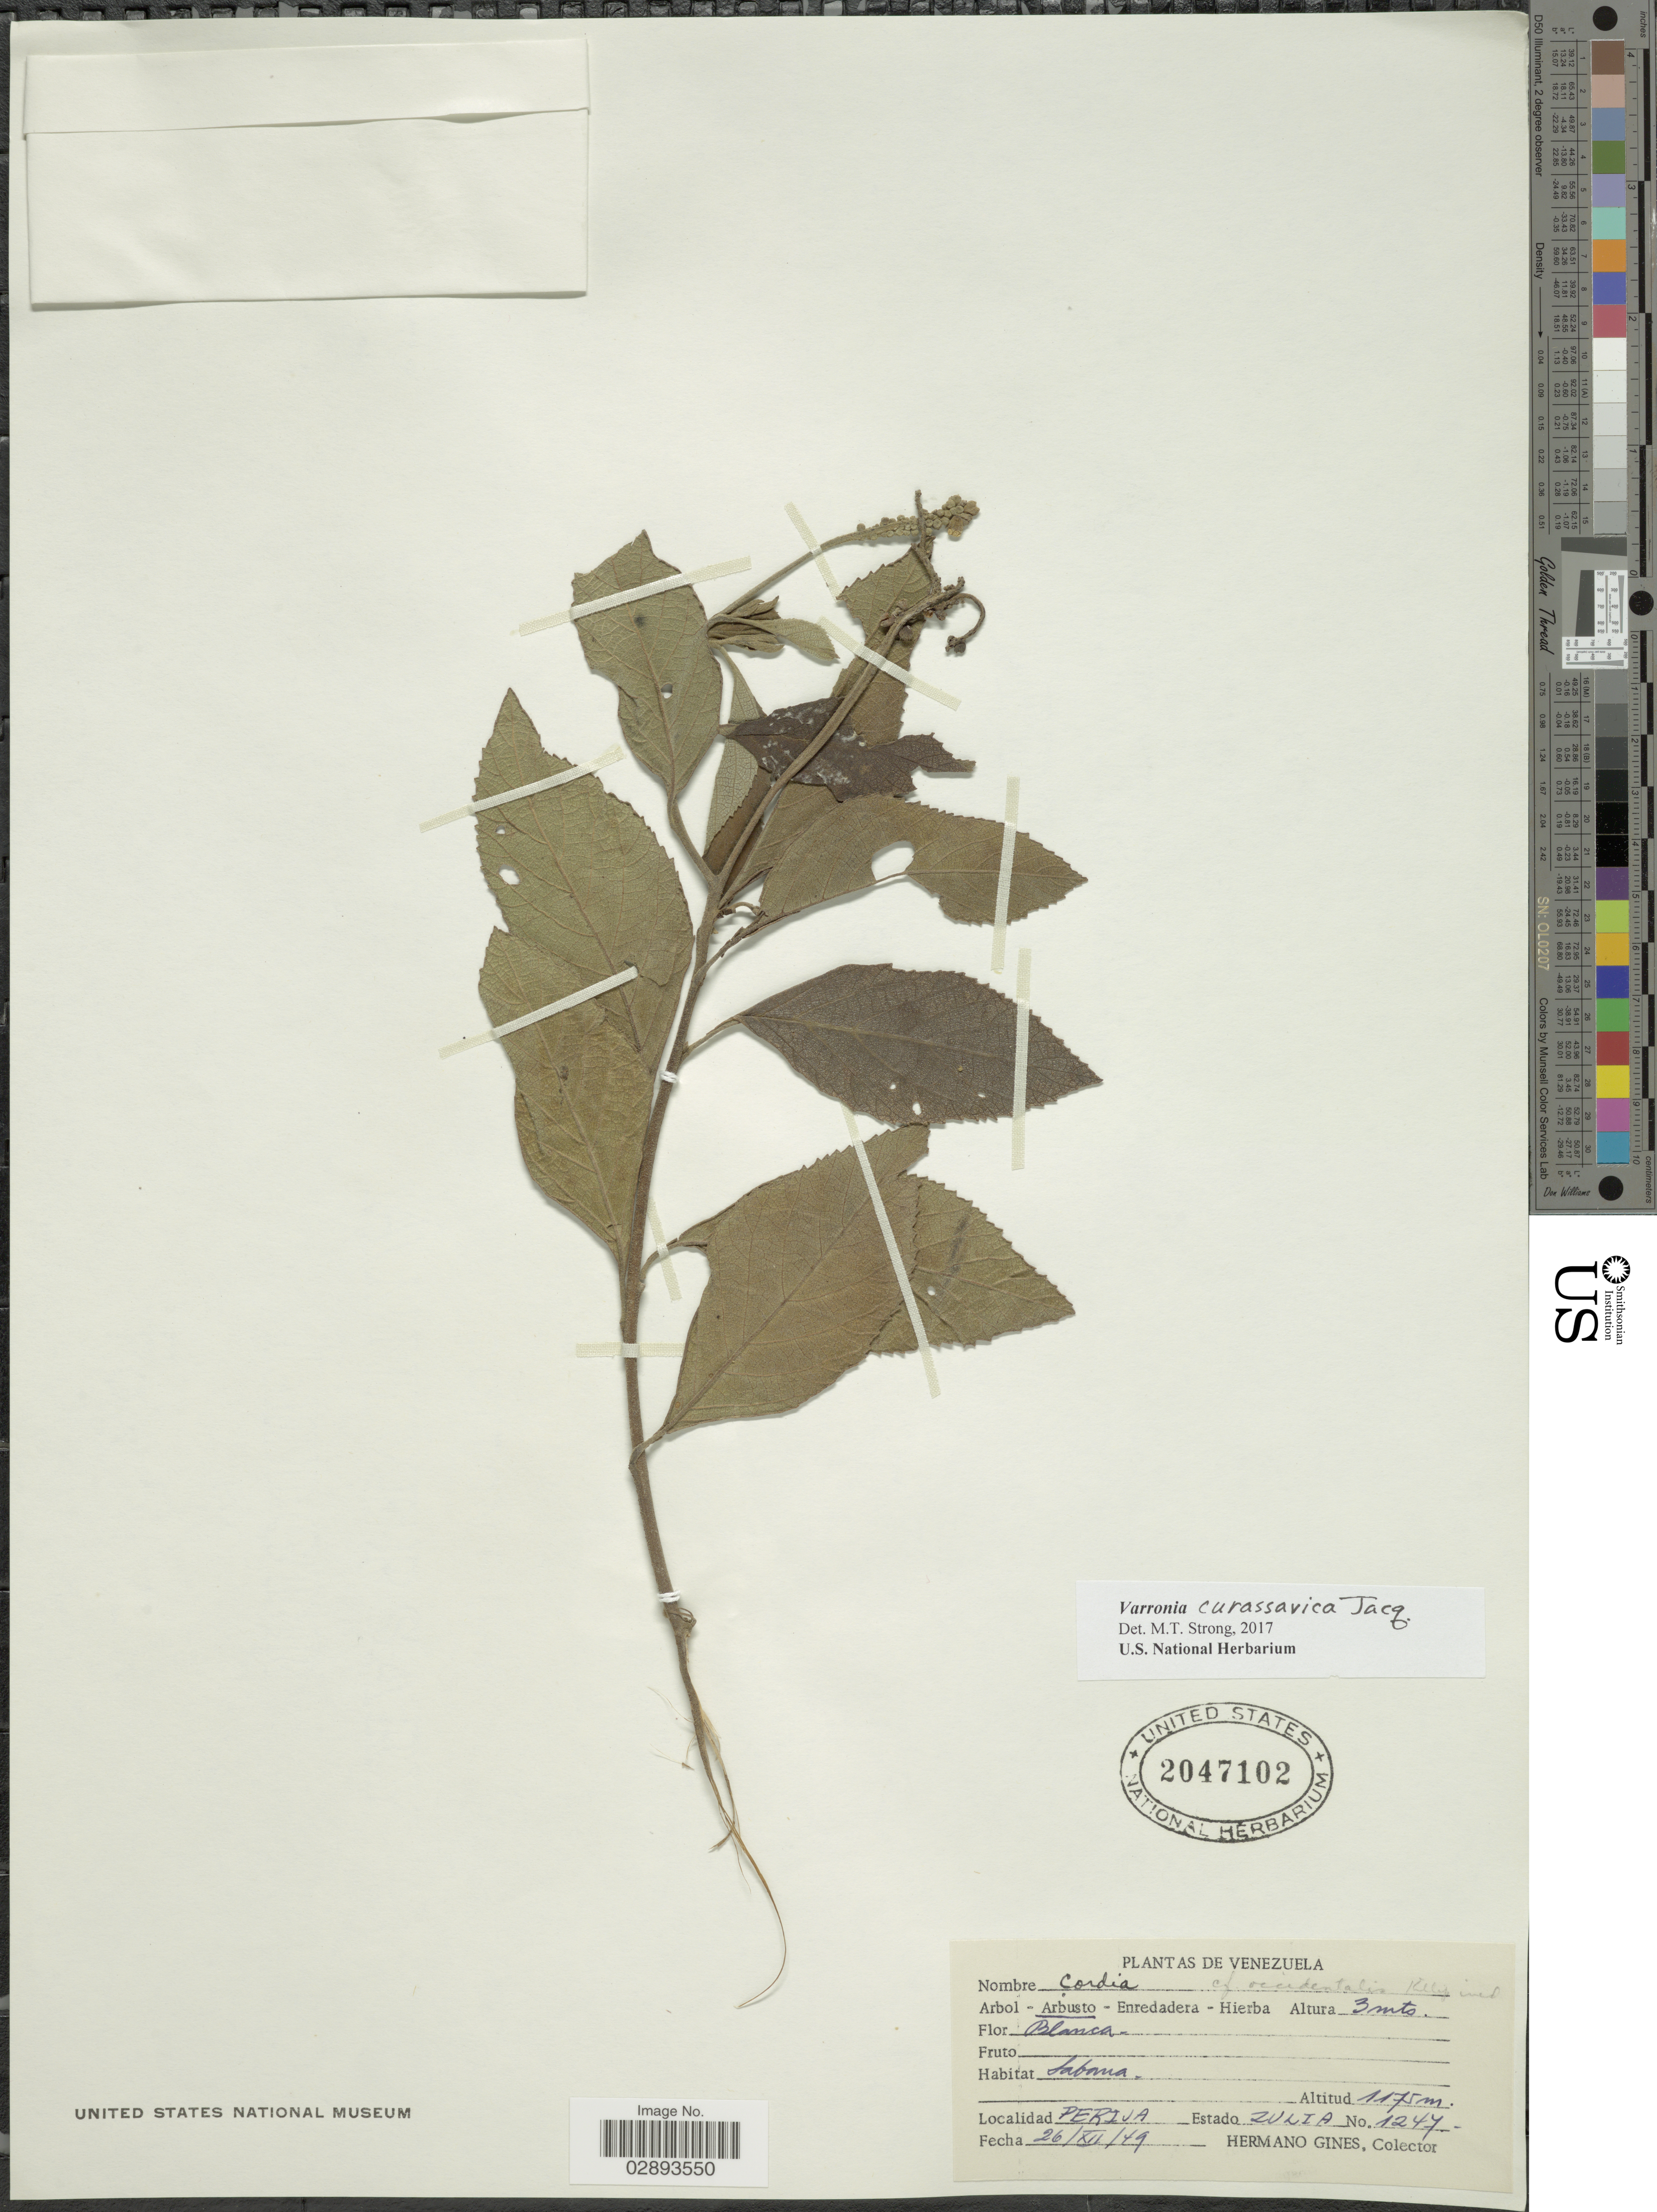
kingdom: Plantae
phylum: Tracheophyta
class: Magnoliopsida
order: Boraginales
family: Cordiaceae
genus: Varronia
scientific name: Varronia curassavica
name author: Jacq.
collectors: Bro. Gines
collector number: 1247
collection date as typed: Transcribed d/m/y: 26/12/49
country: Venezuela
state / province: Zulia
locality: Perija, Estado Zulia.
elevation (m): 1175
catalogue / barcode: US 2047102